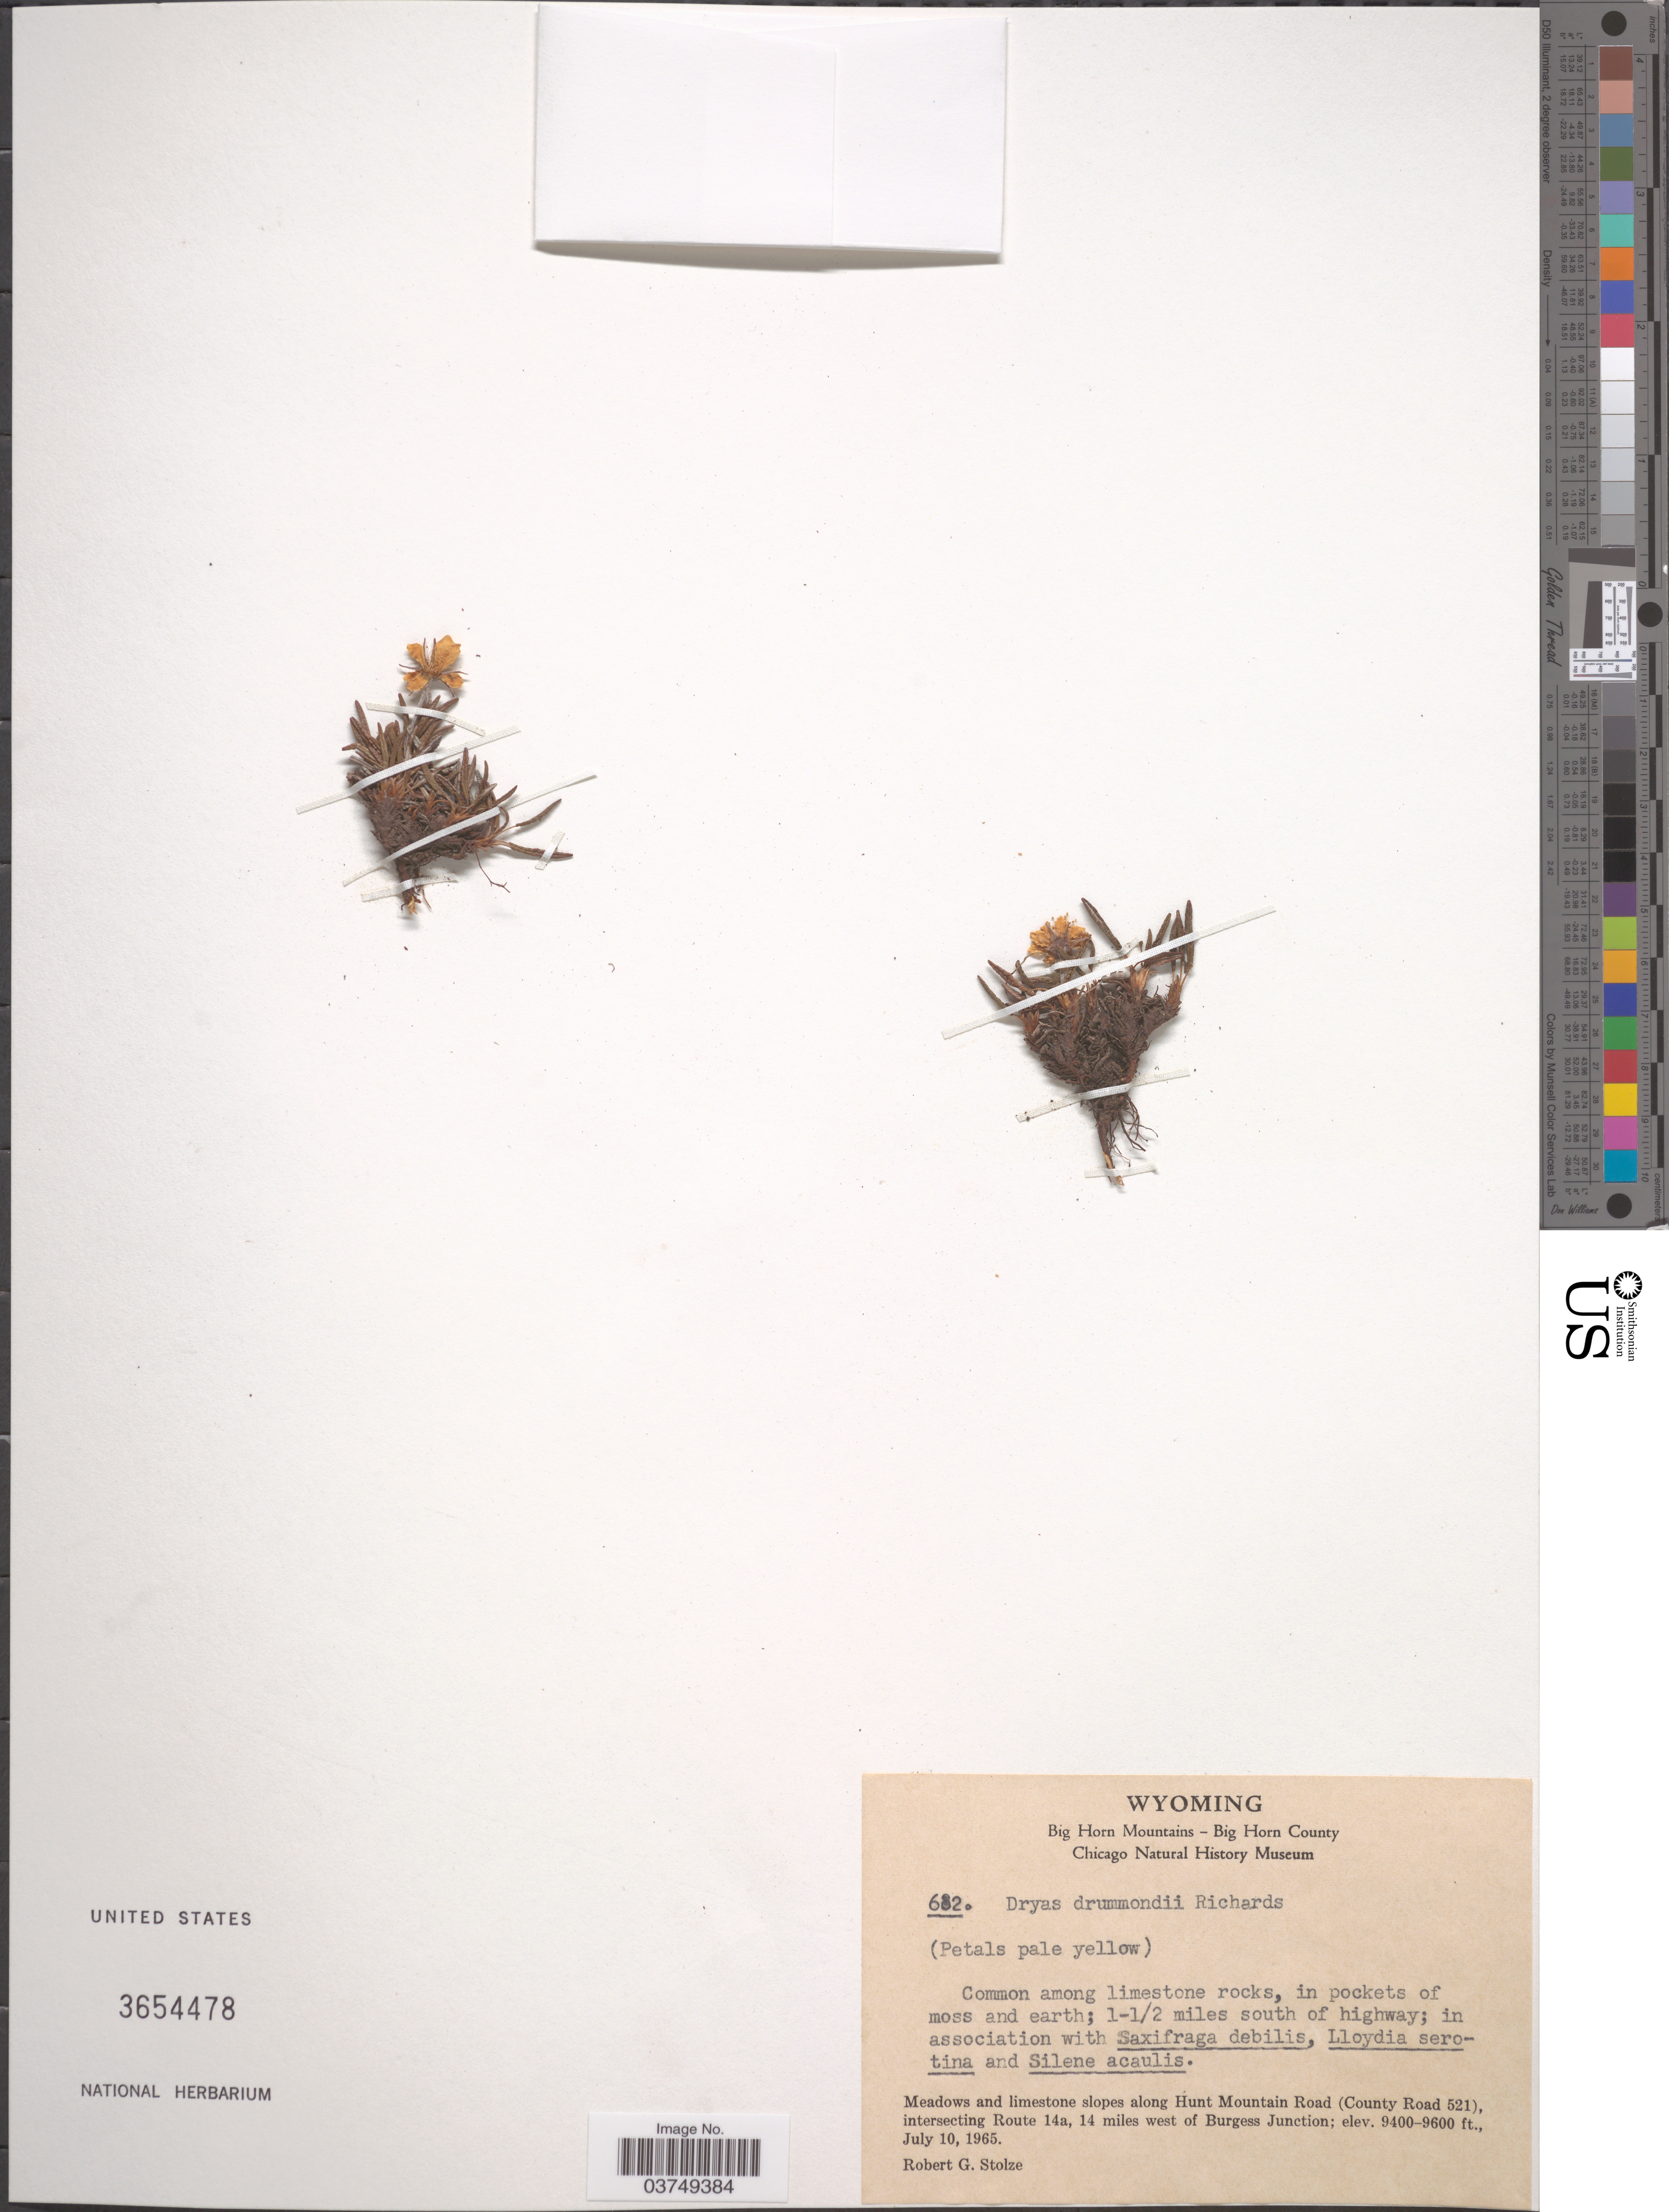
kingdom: Plantae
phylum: Tracheophyta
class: Magnoliopsida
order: Rosales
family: Rosaceae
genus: Dryas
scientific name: Dryas drummondii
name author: Hook. & Richardson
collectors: R. G. Stolze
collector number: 682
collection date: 1965-07-10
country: United States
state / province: Wyoming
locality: Big Horn Mountains- Big Horn County. 1-1/2 miles south of highway. Along Hunt Mountain Road (County Road 521), intersecting Route 14a, 14 miles west of Burgess Junction.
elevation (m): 2865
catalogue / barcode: US 3654478